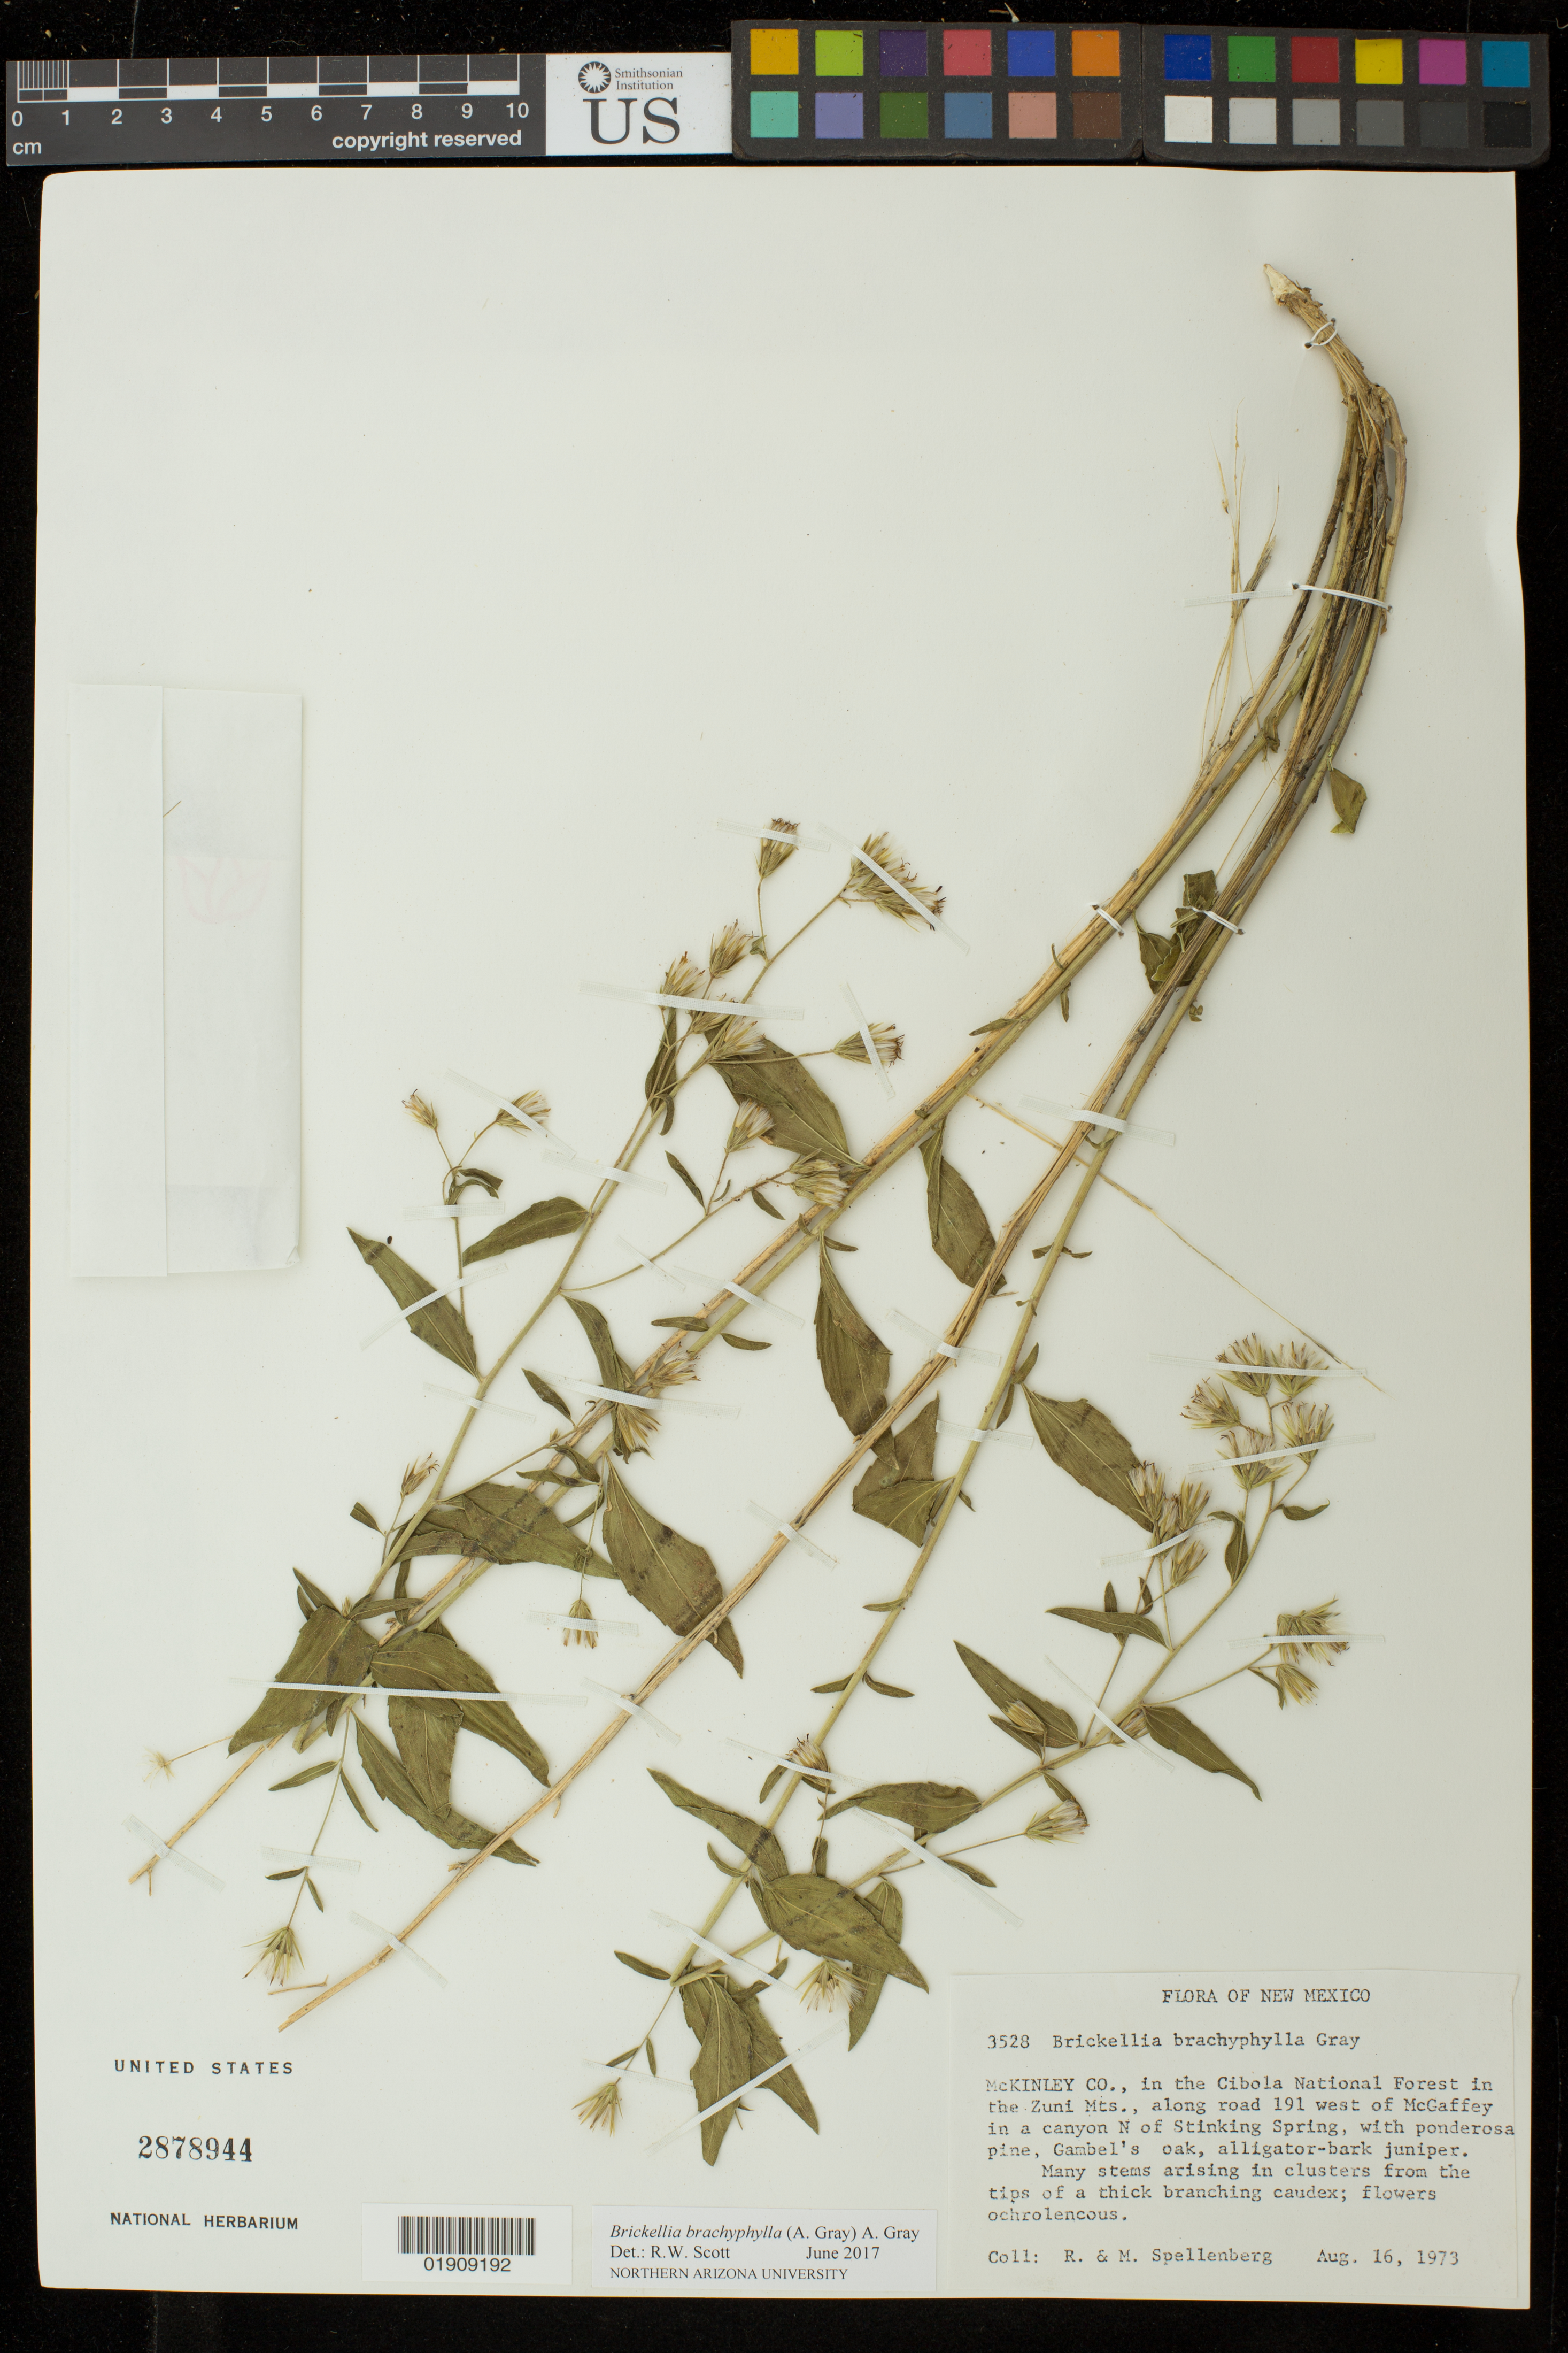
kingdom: Plantae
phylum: Tracheophyta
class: Magnoliopsida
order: Asterales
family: Asteraceae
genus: Brickellia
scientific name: Brickellia brachyphylla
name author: (A. Gray) A. Gray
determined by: Scott, R. W.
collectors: R. Spellenberg & Spellenberg, M.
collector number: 3528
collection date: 1973-08-16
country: United States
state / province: New Mexico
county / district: Mckinley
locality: Cibola National Forest in the Zuni Mts., along road 191 W of McGaffey in a canyon N of Stinking Spring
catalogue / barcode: US 2878944